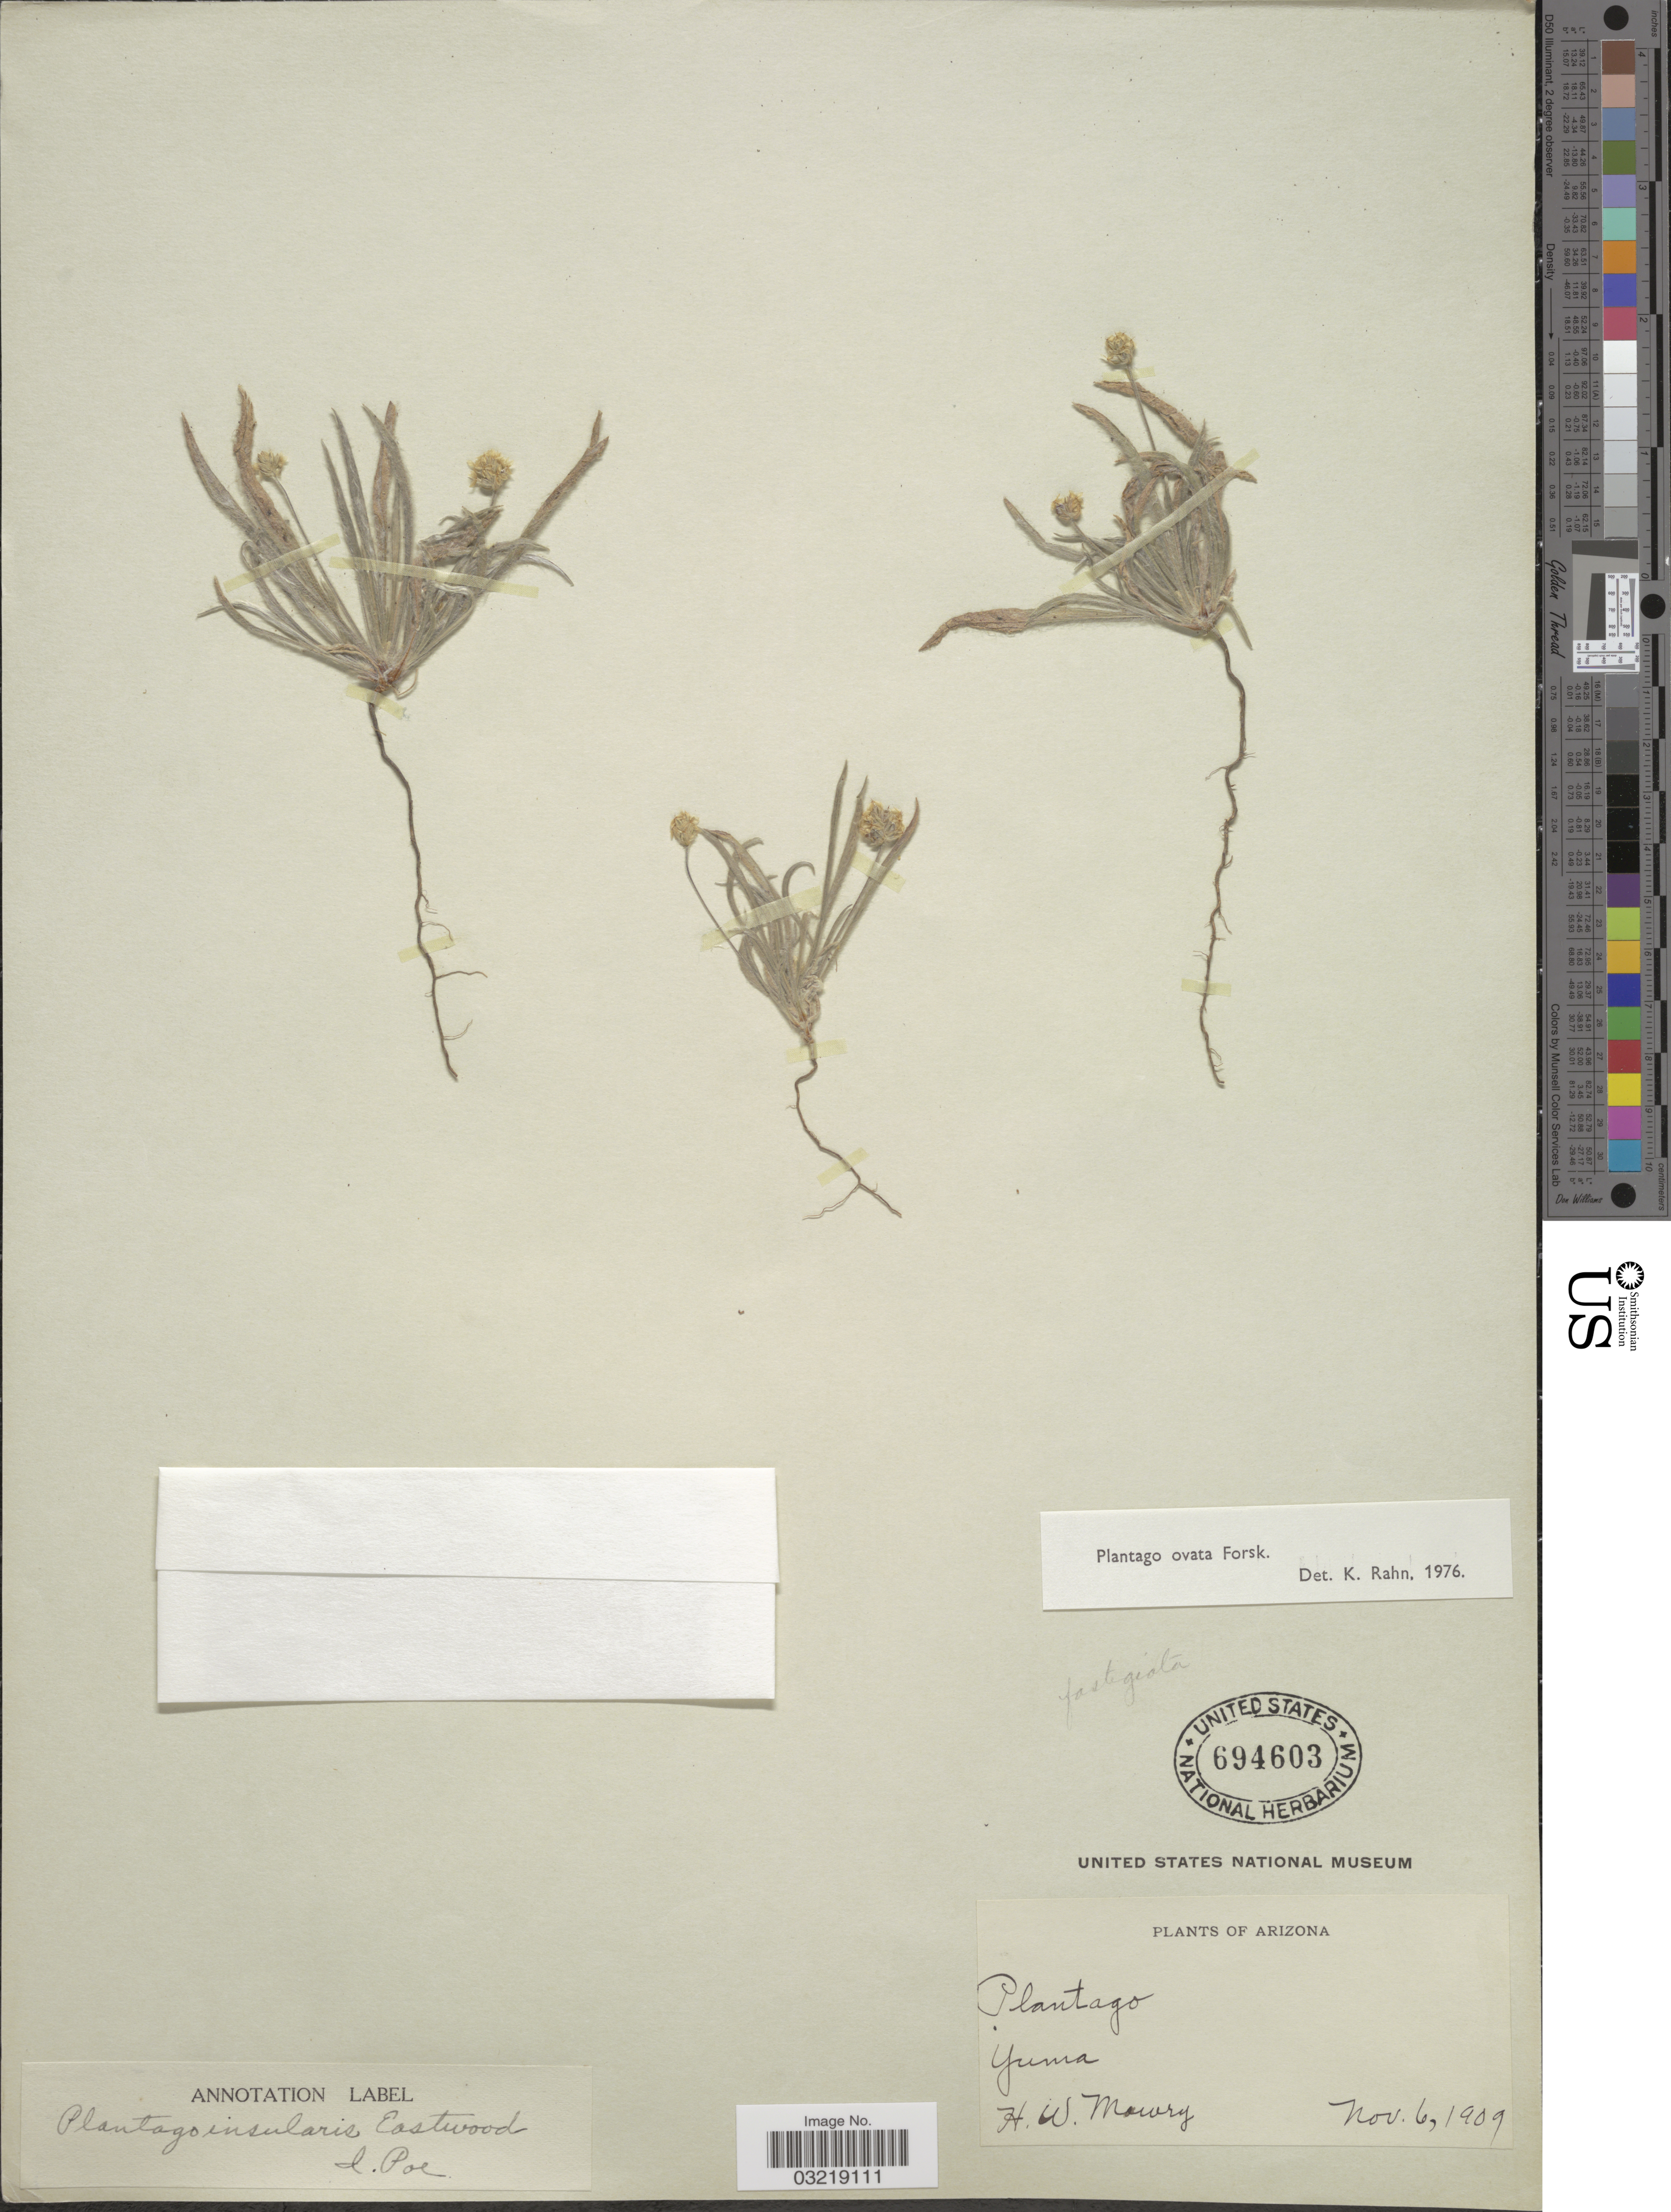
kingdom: Plantae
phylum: Tracheophyta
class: Magnoliopsida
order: Lamiales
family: Plantaginaceae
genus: Plantago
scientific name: Plantago ovata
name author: Forssk.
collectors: H. Mowry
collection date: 1909-11-06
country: United States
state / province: Arizona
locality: Yuma.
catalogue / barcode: US 694603